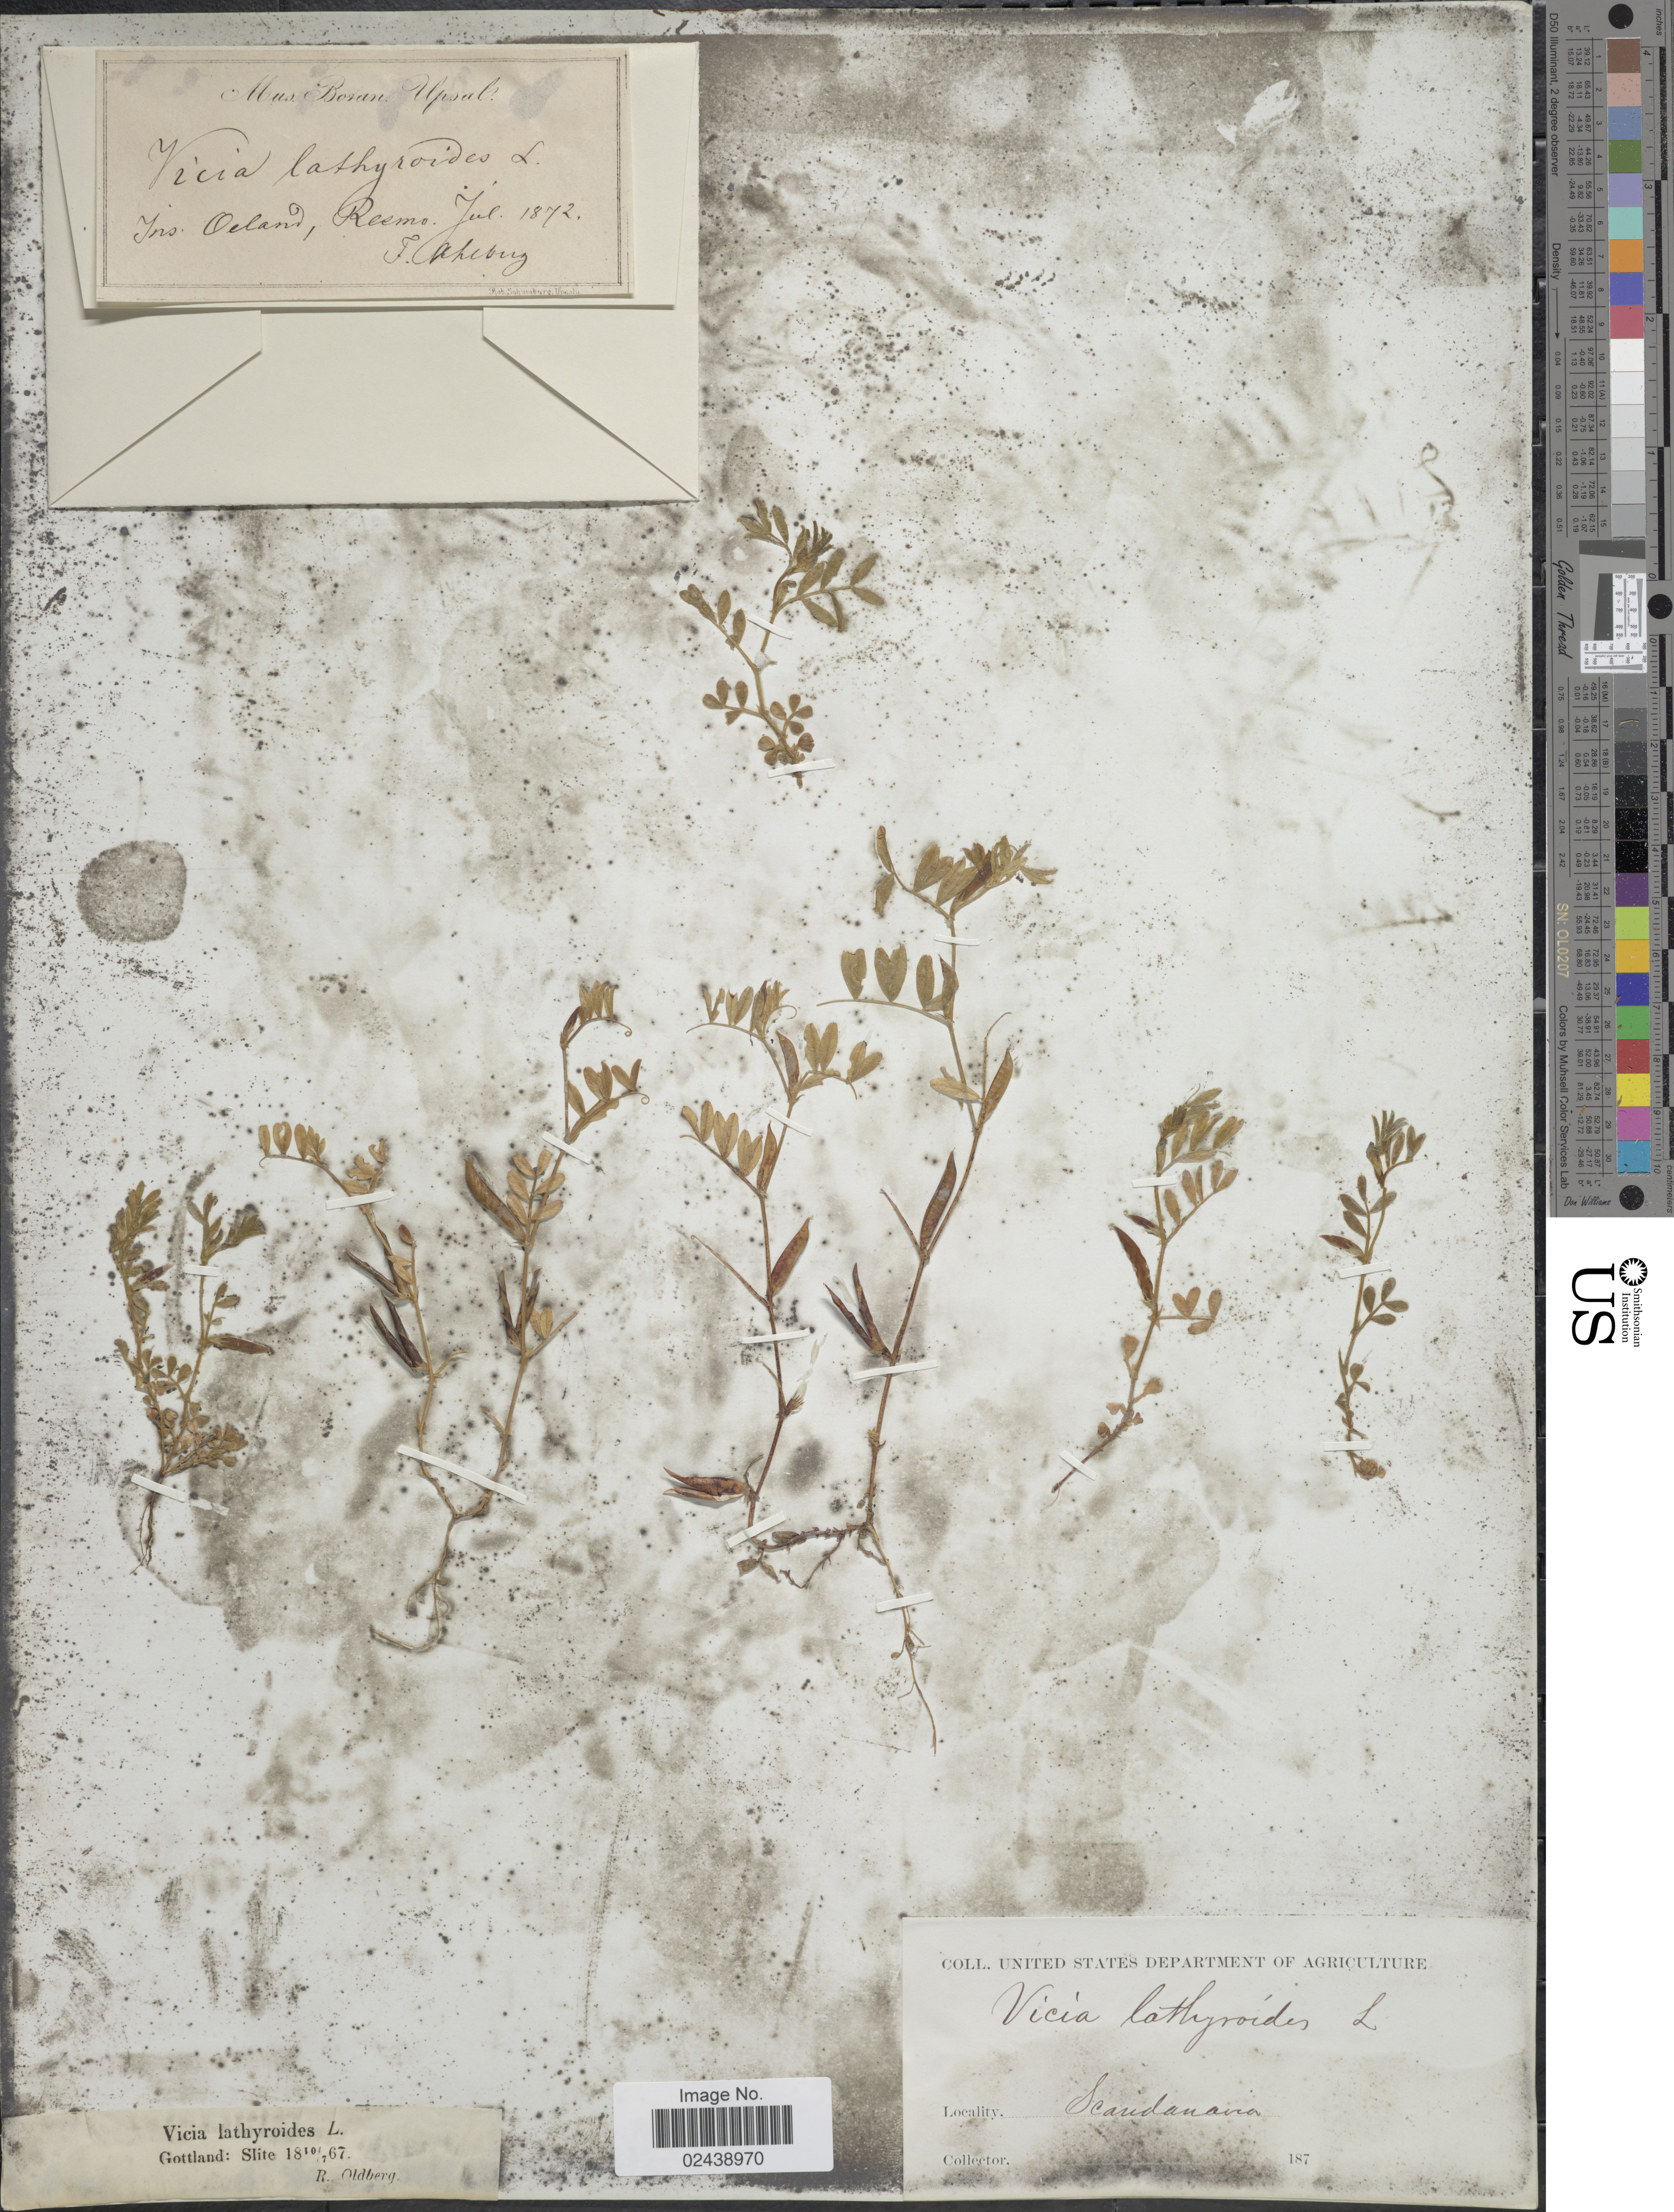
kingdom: Plantae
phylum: Tracheophyta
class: Magnoliopsida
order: Fabales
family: Fabaceae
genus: Vicia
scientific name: Vicia lathyroides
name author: L.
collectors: R. Oldberg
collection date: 1867-07-10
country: Sweden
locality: Gottland: Slite, Scandinavia